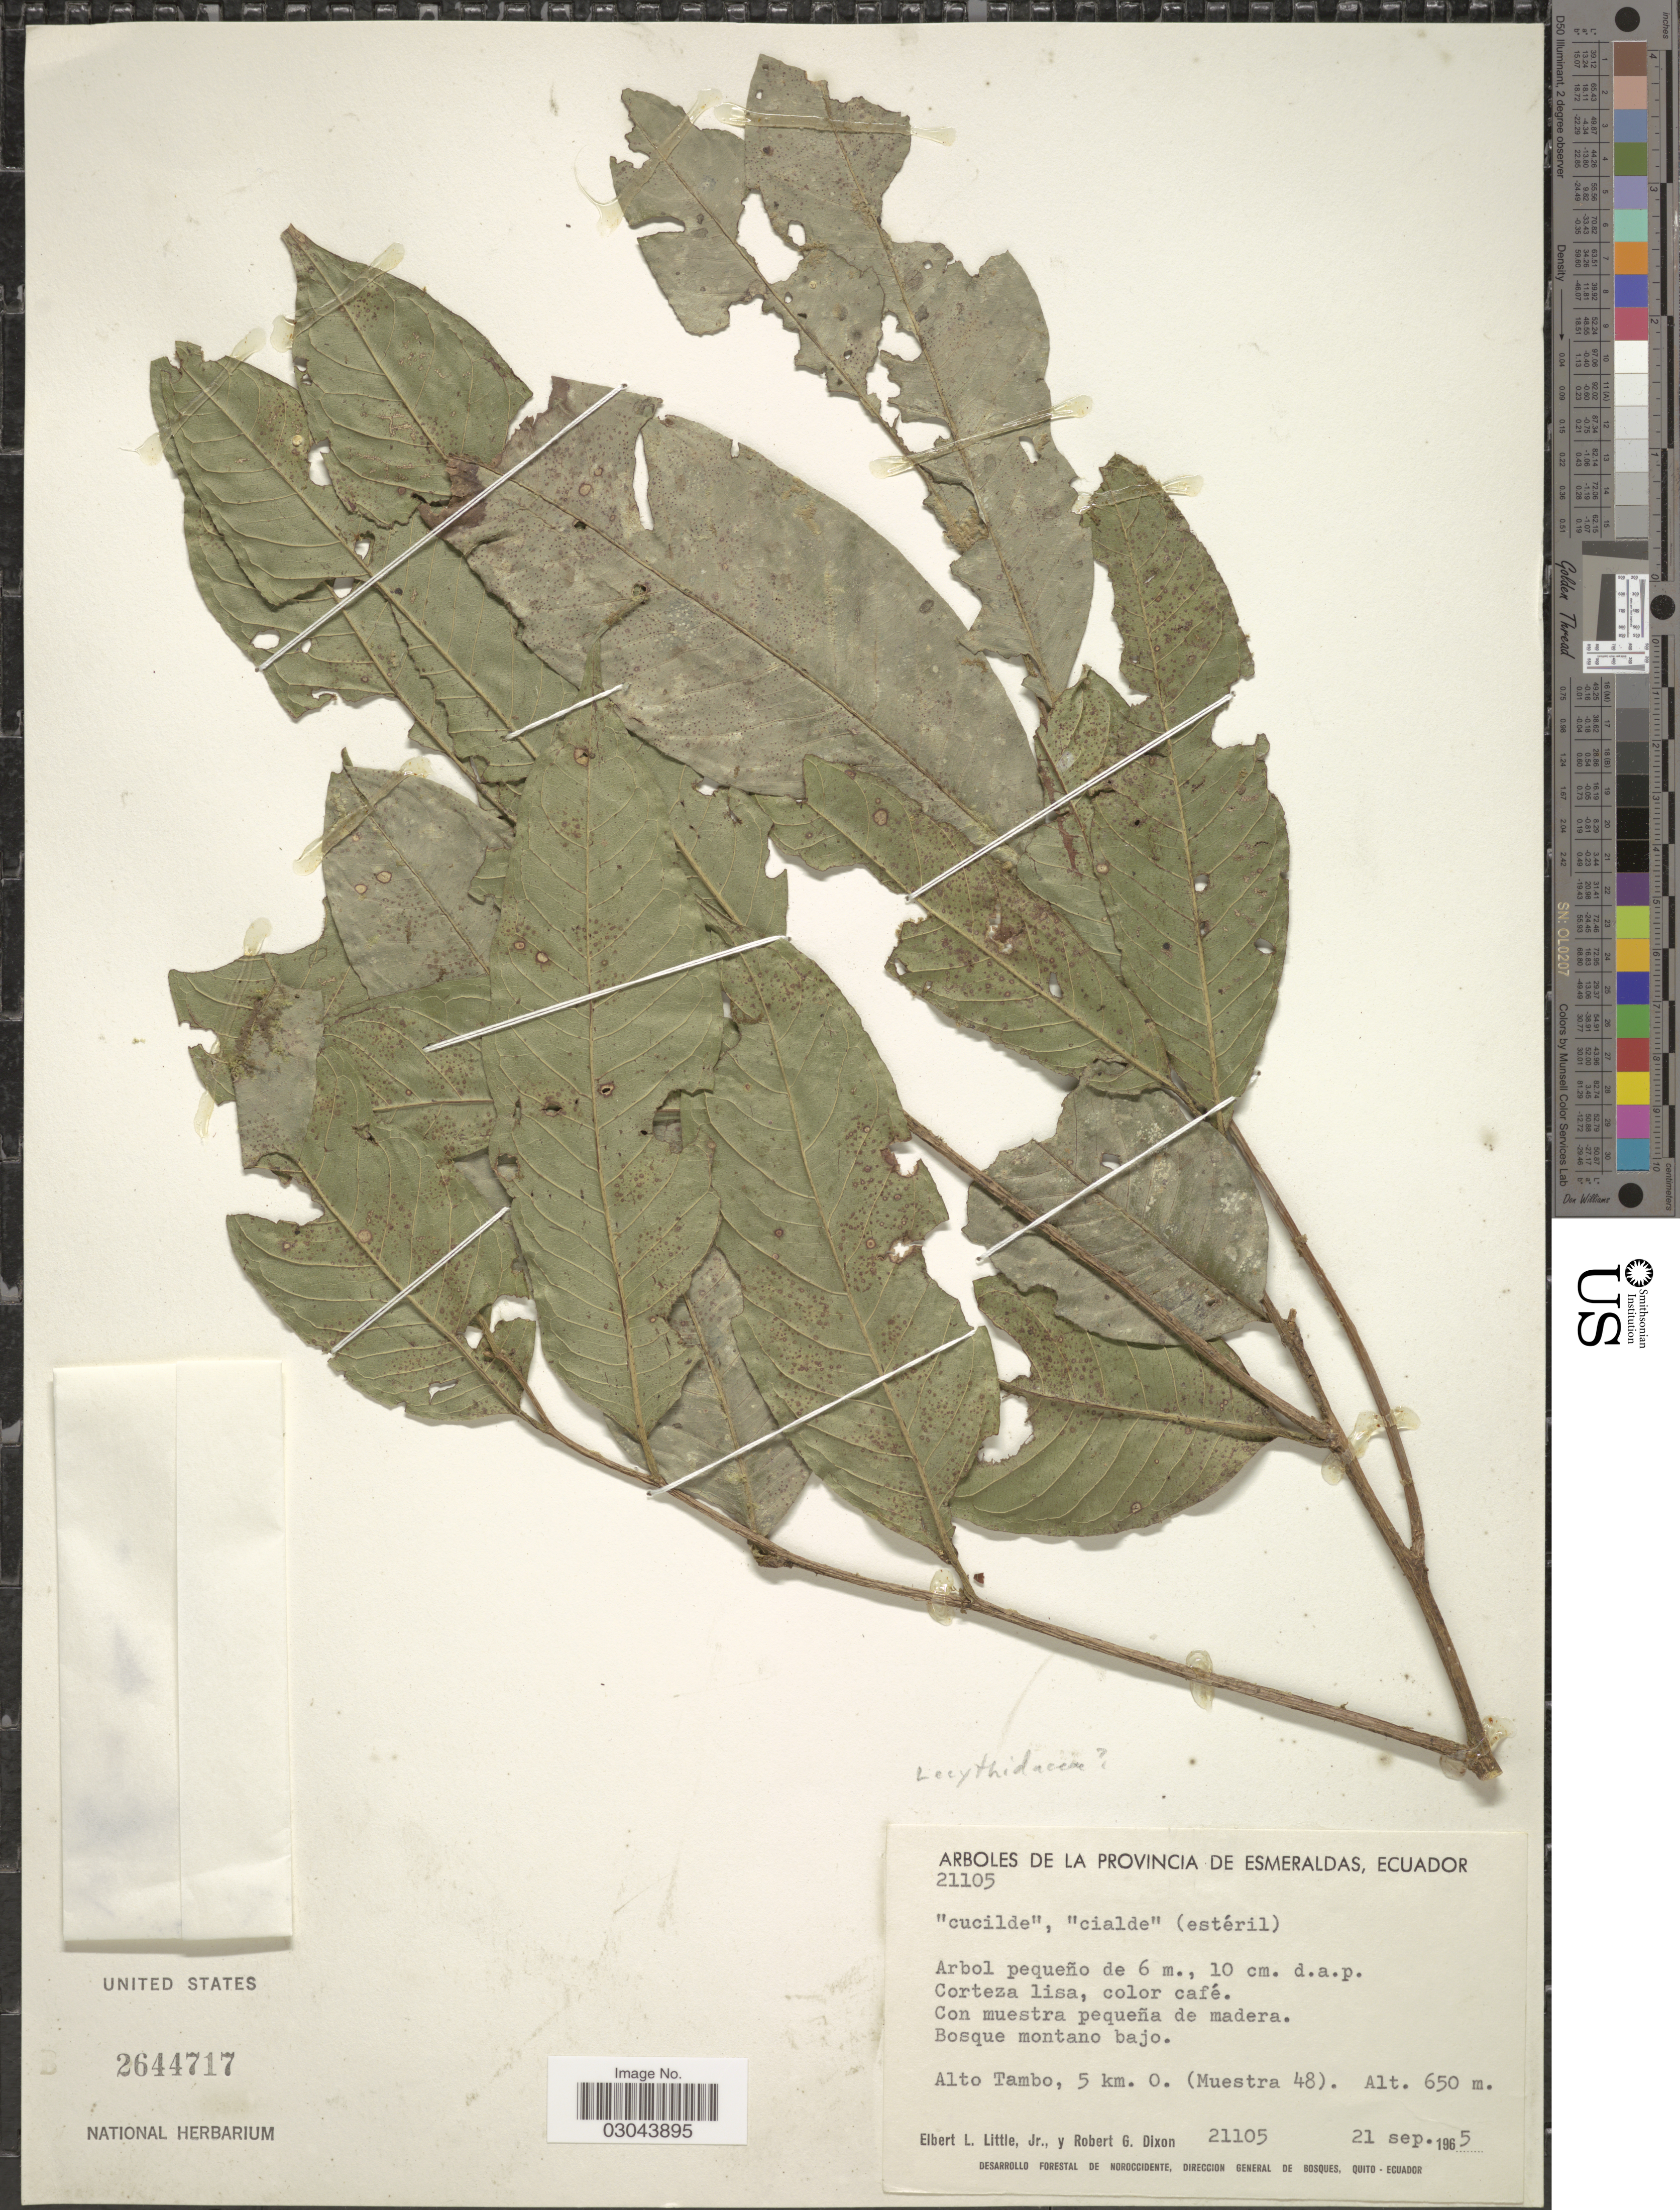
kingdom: Plantae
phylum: Tracheophyta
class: Magnoliopsida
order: Ericales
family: Lecythidaceae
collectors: E. L. Little & R. G. Dixon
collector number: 21105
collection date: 1965-09-21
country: Ecuador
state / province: Esmeraldas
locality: Alto Tambo, 5 km. O. (Muestra 48).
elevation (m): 650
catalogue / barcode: US 2644717